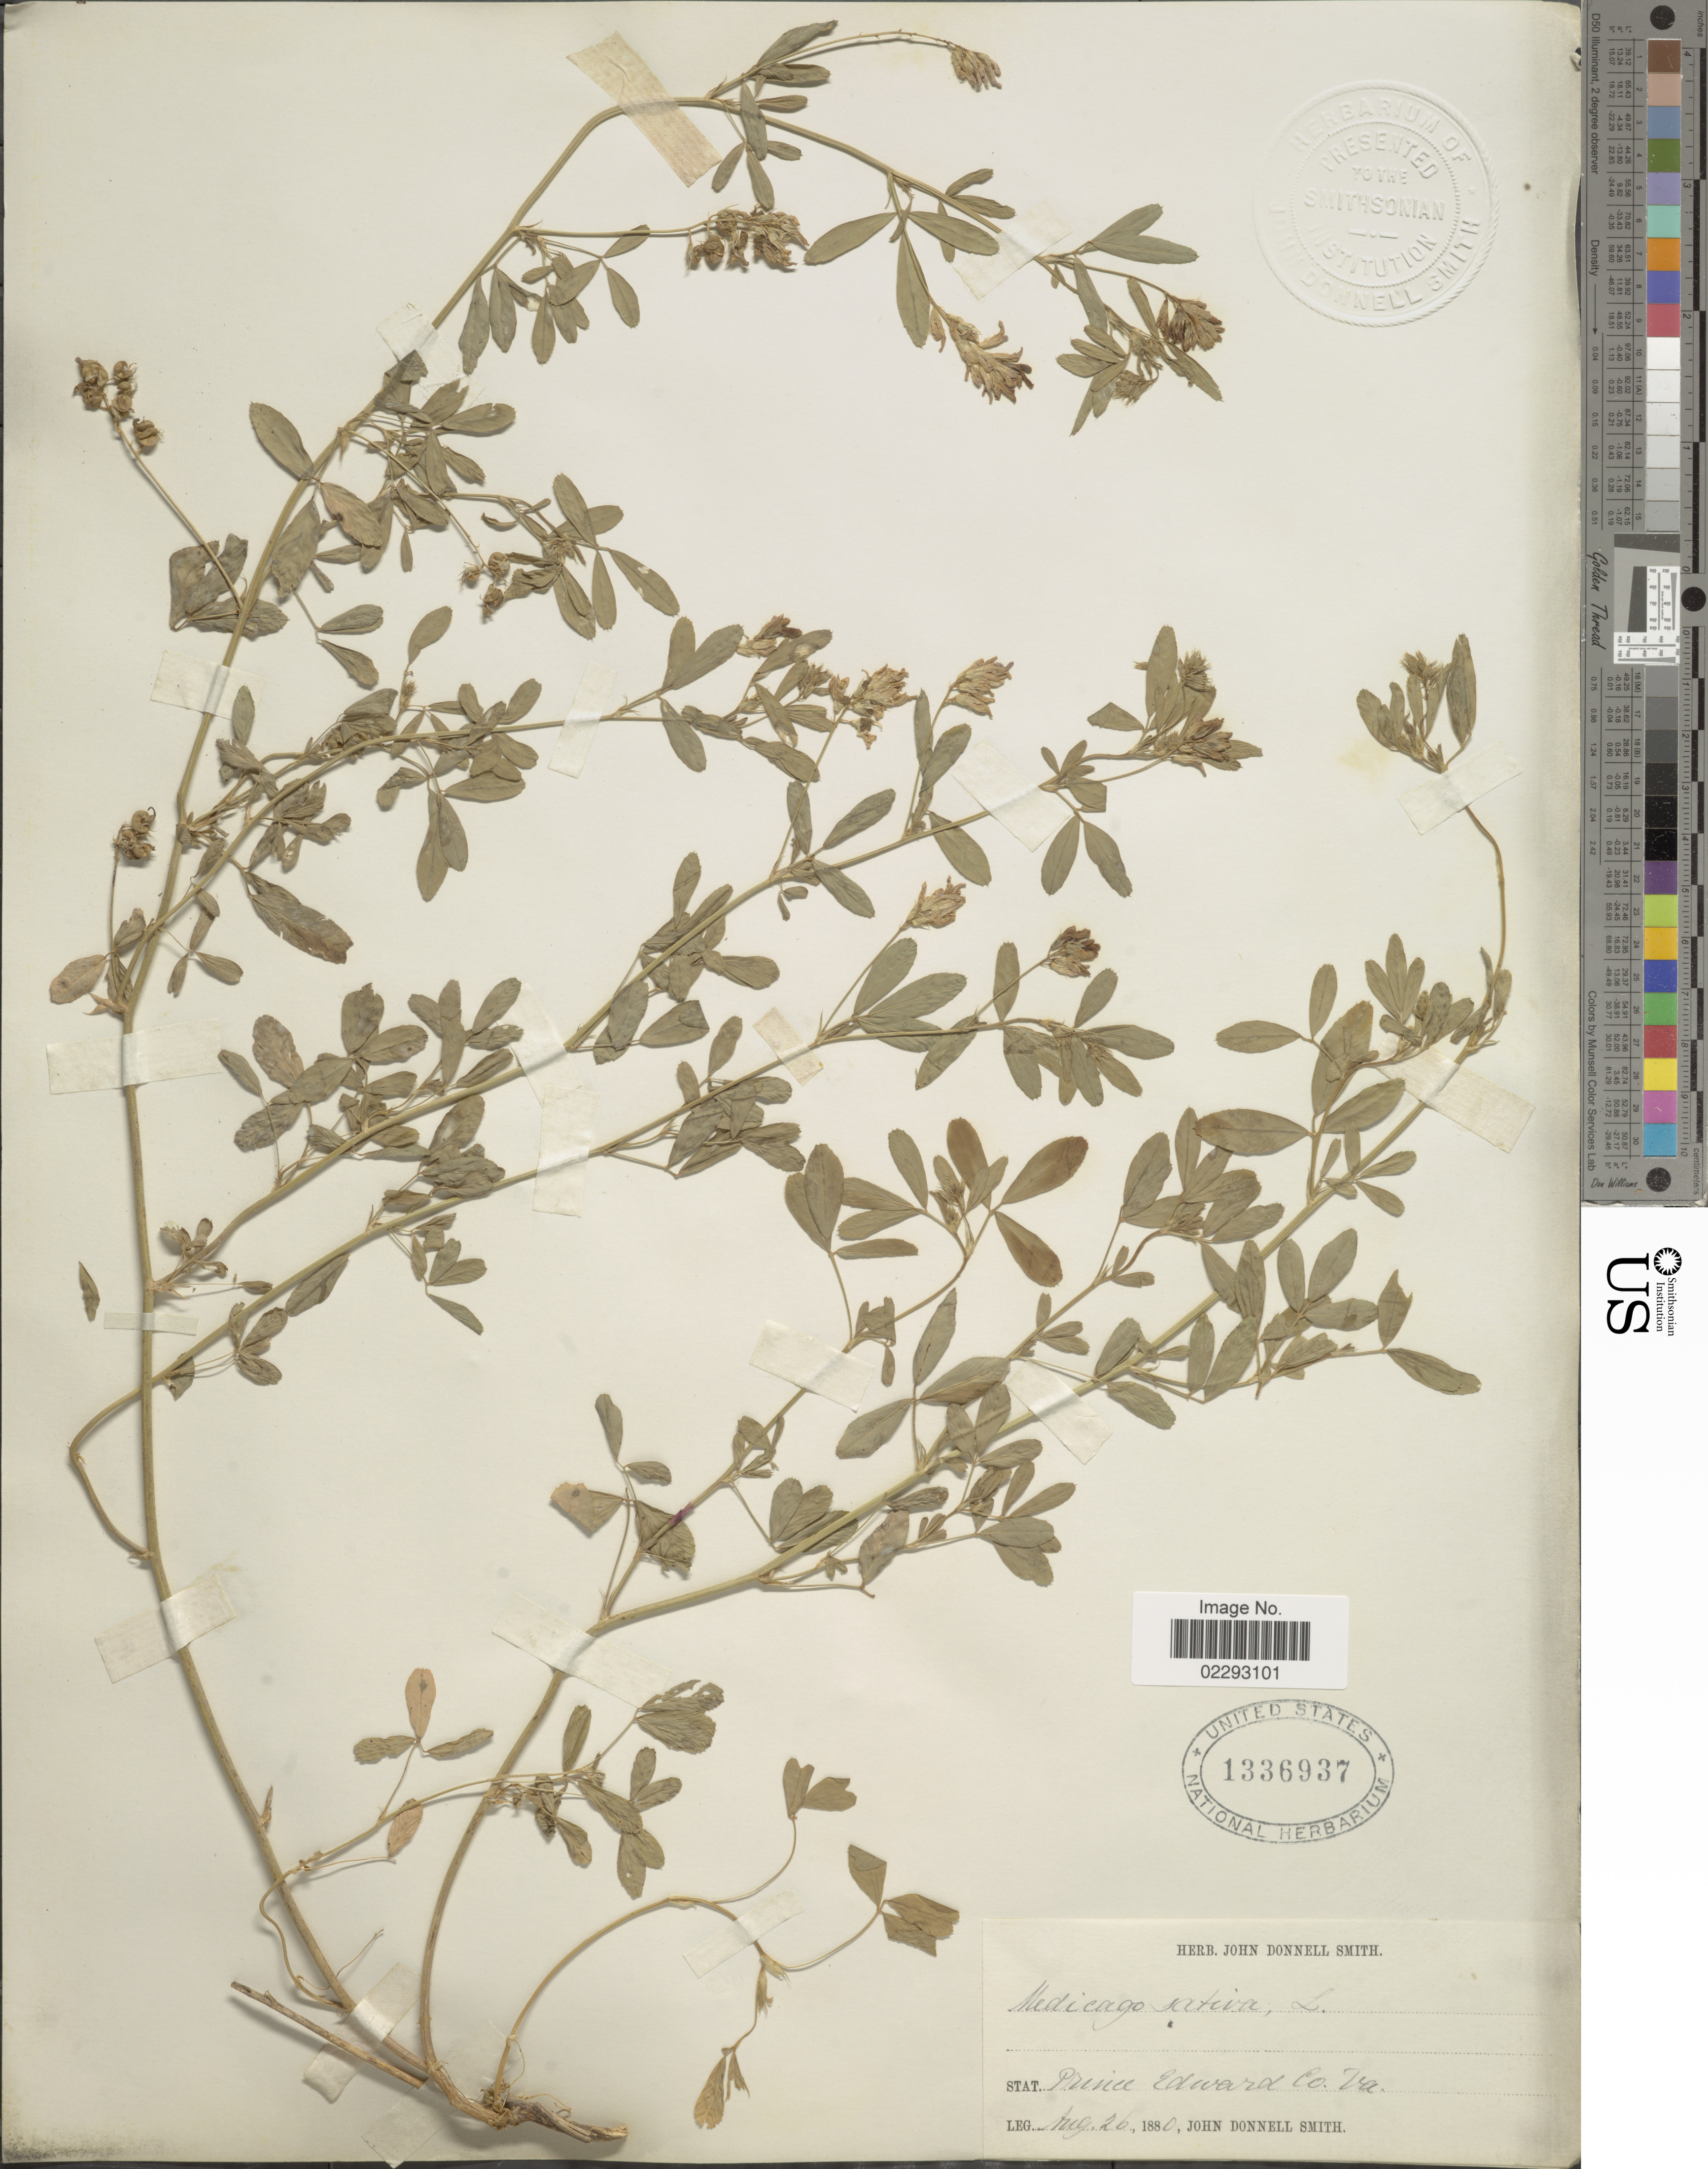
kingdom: Plantae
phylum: Tracheophyta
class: Magnoliopsida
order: Fabales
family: Fabaceae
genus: Medicago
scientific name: Medicago sativa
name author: L.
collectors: J. Donnell Smith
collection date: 1880-08-26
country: United States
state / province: Virginia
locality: Stat. Prince Edward Co, Va.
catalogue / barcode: US 1336937